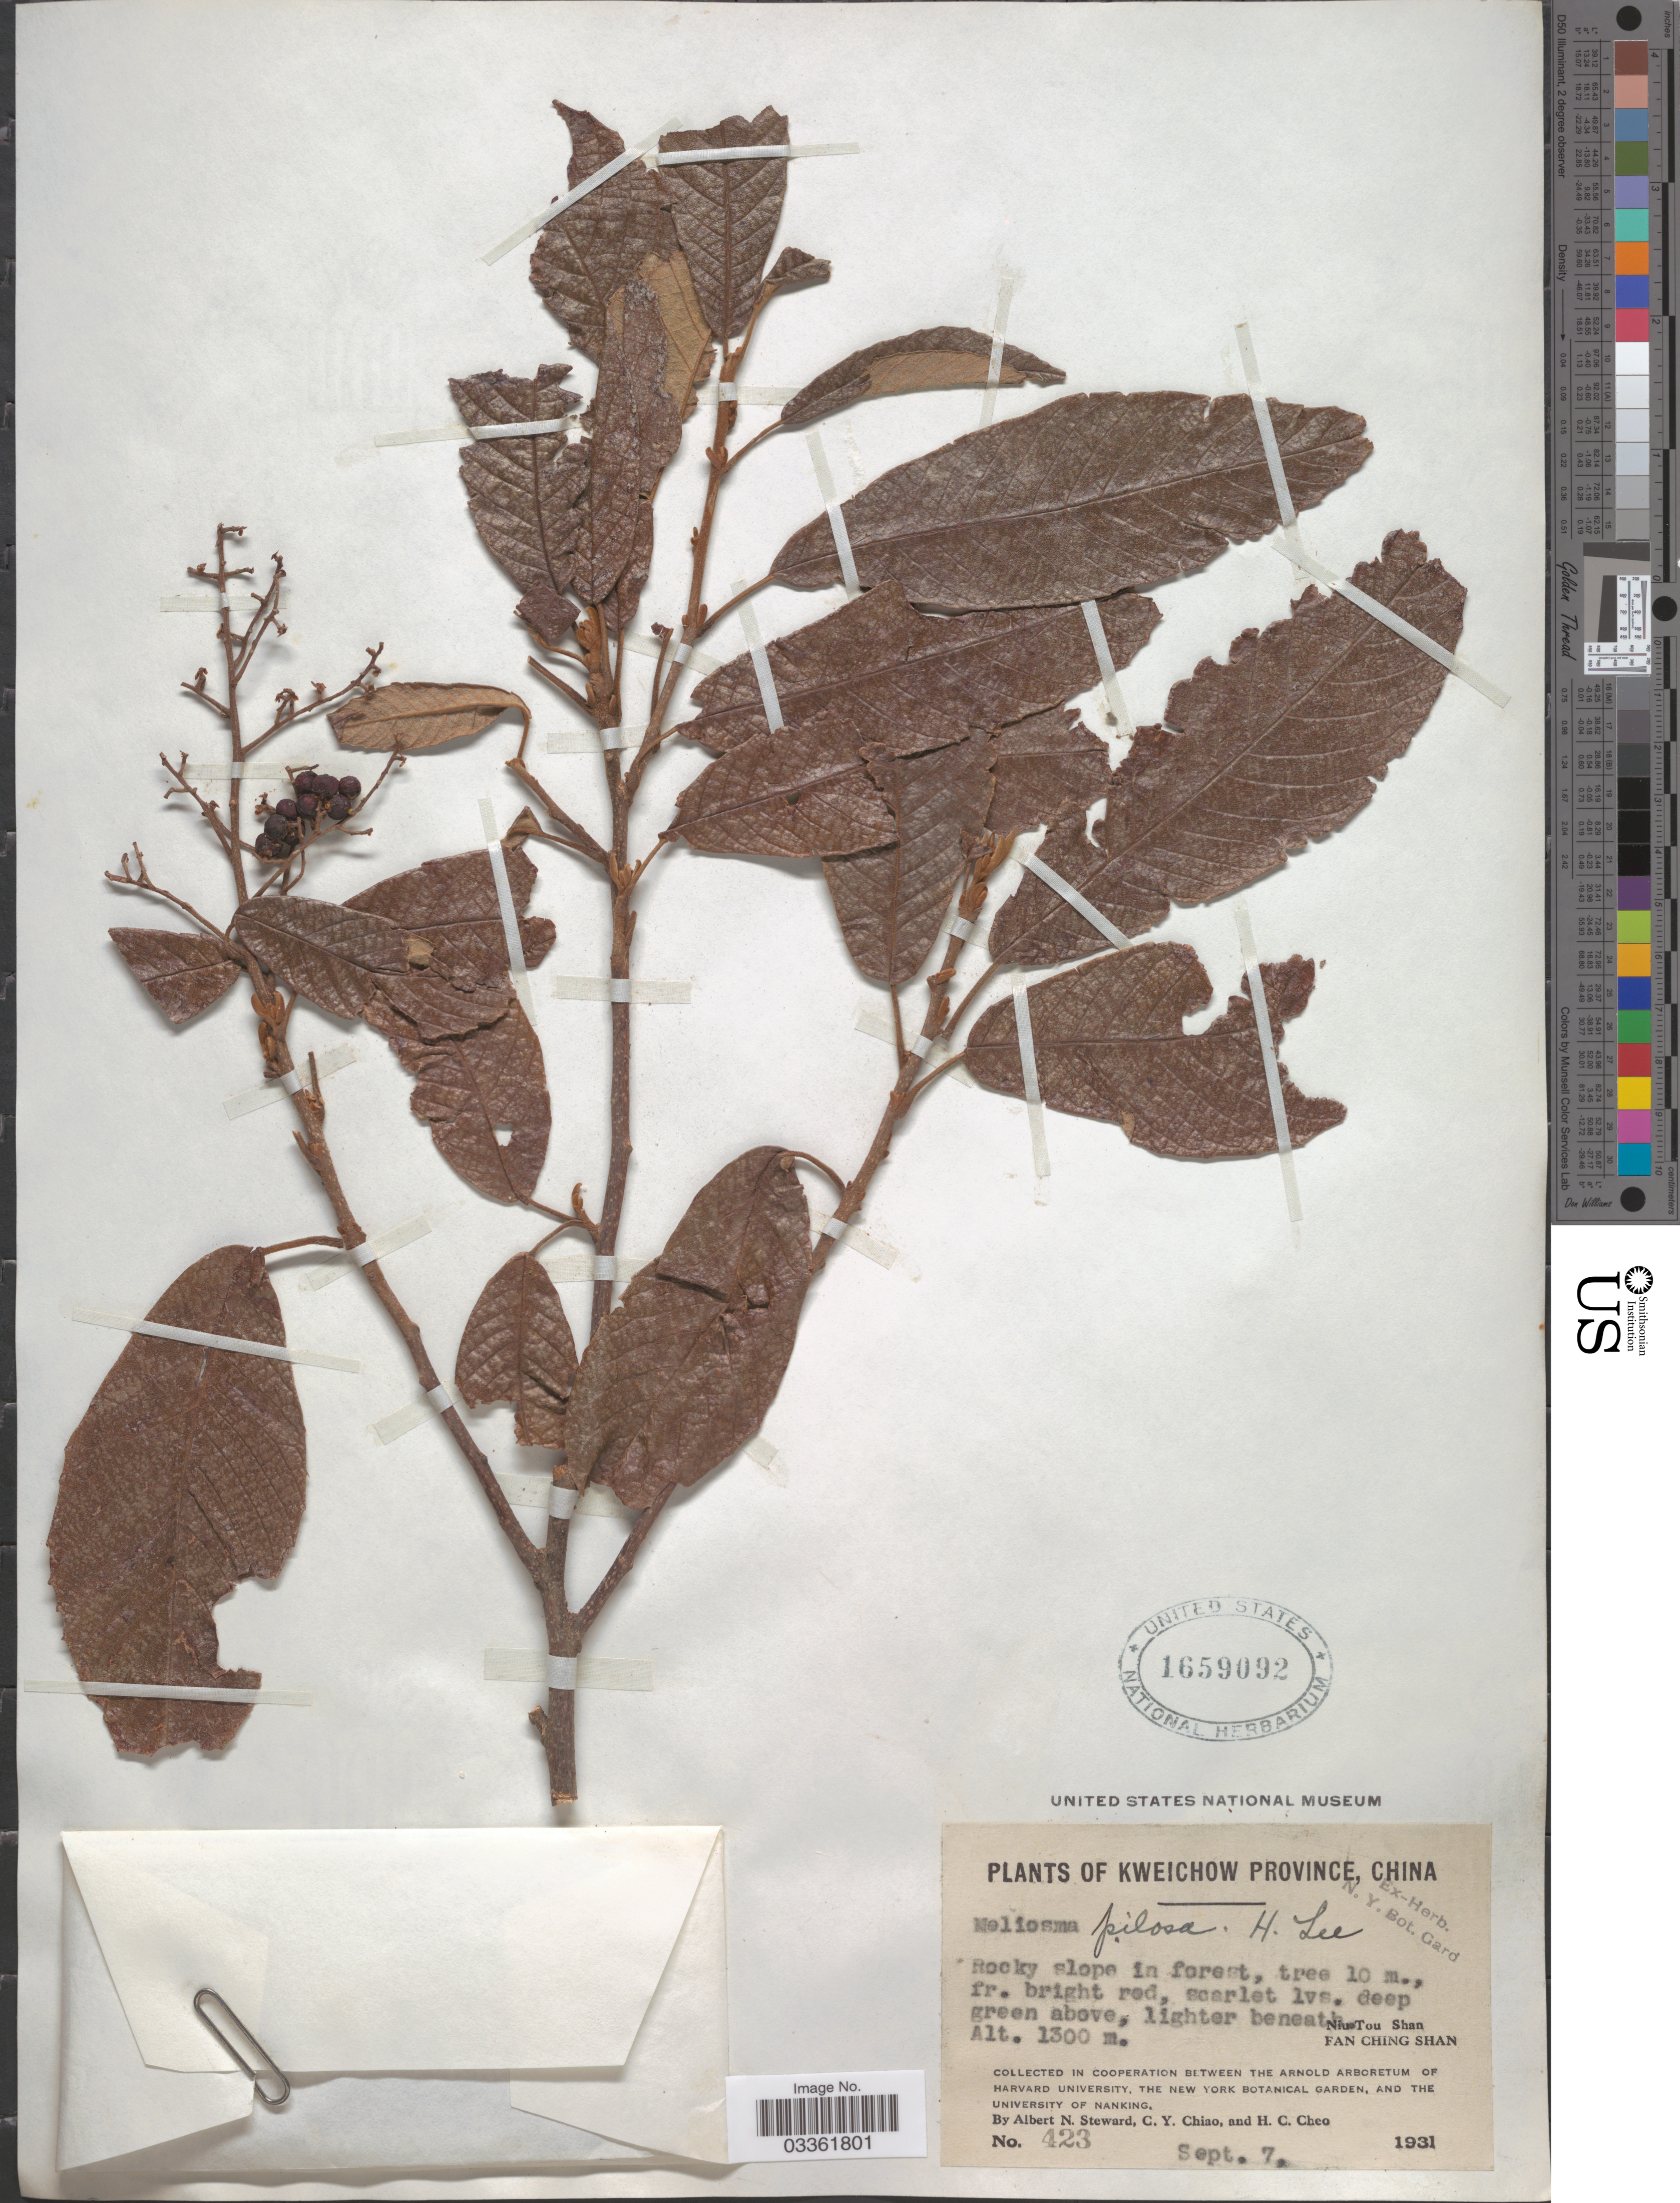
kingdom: Plantae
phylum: Tracheophyta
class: Magnoliopsida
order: Proteales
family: Sabiaceae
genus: Meliosma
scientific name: Meliosma pilosa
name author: Lecomte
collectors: A. N. Steward, C. Y. Chiao & H. Cheo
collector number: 423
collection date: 1931-09-07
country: China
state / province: Guizhou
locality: Kweichow Province, Niu Tou Shan, Fan Ching Shan.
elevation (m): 1300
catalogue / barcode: US 1659092